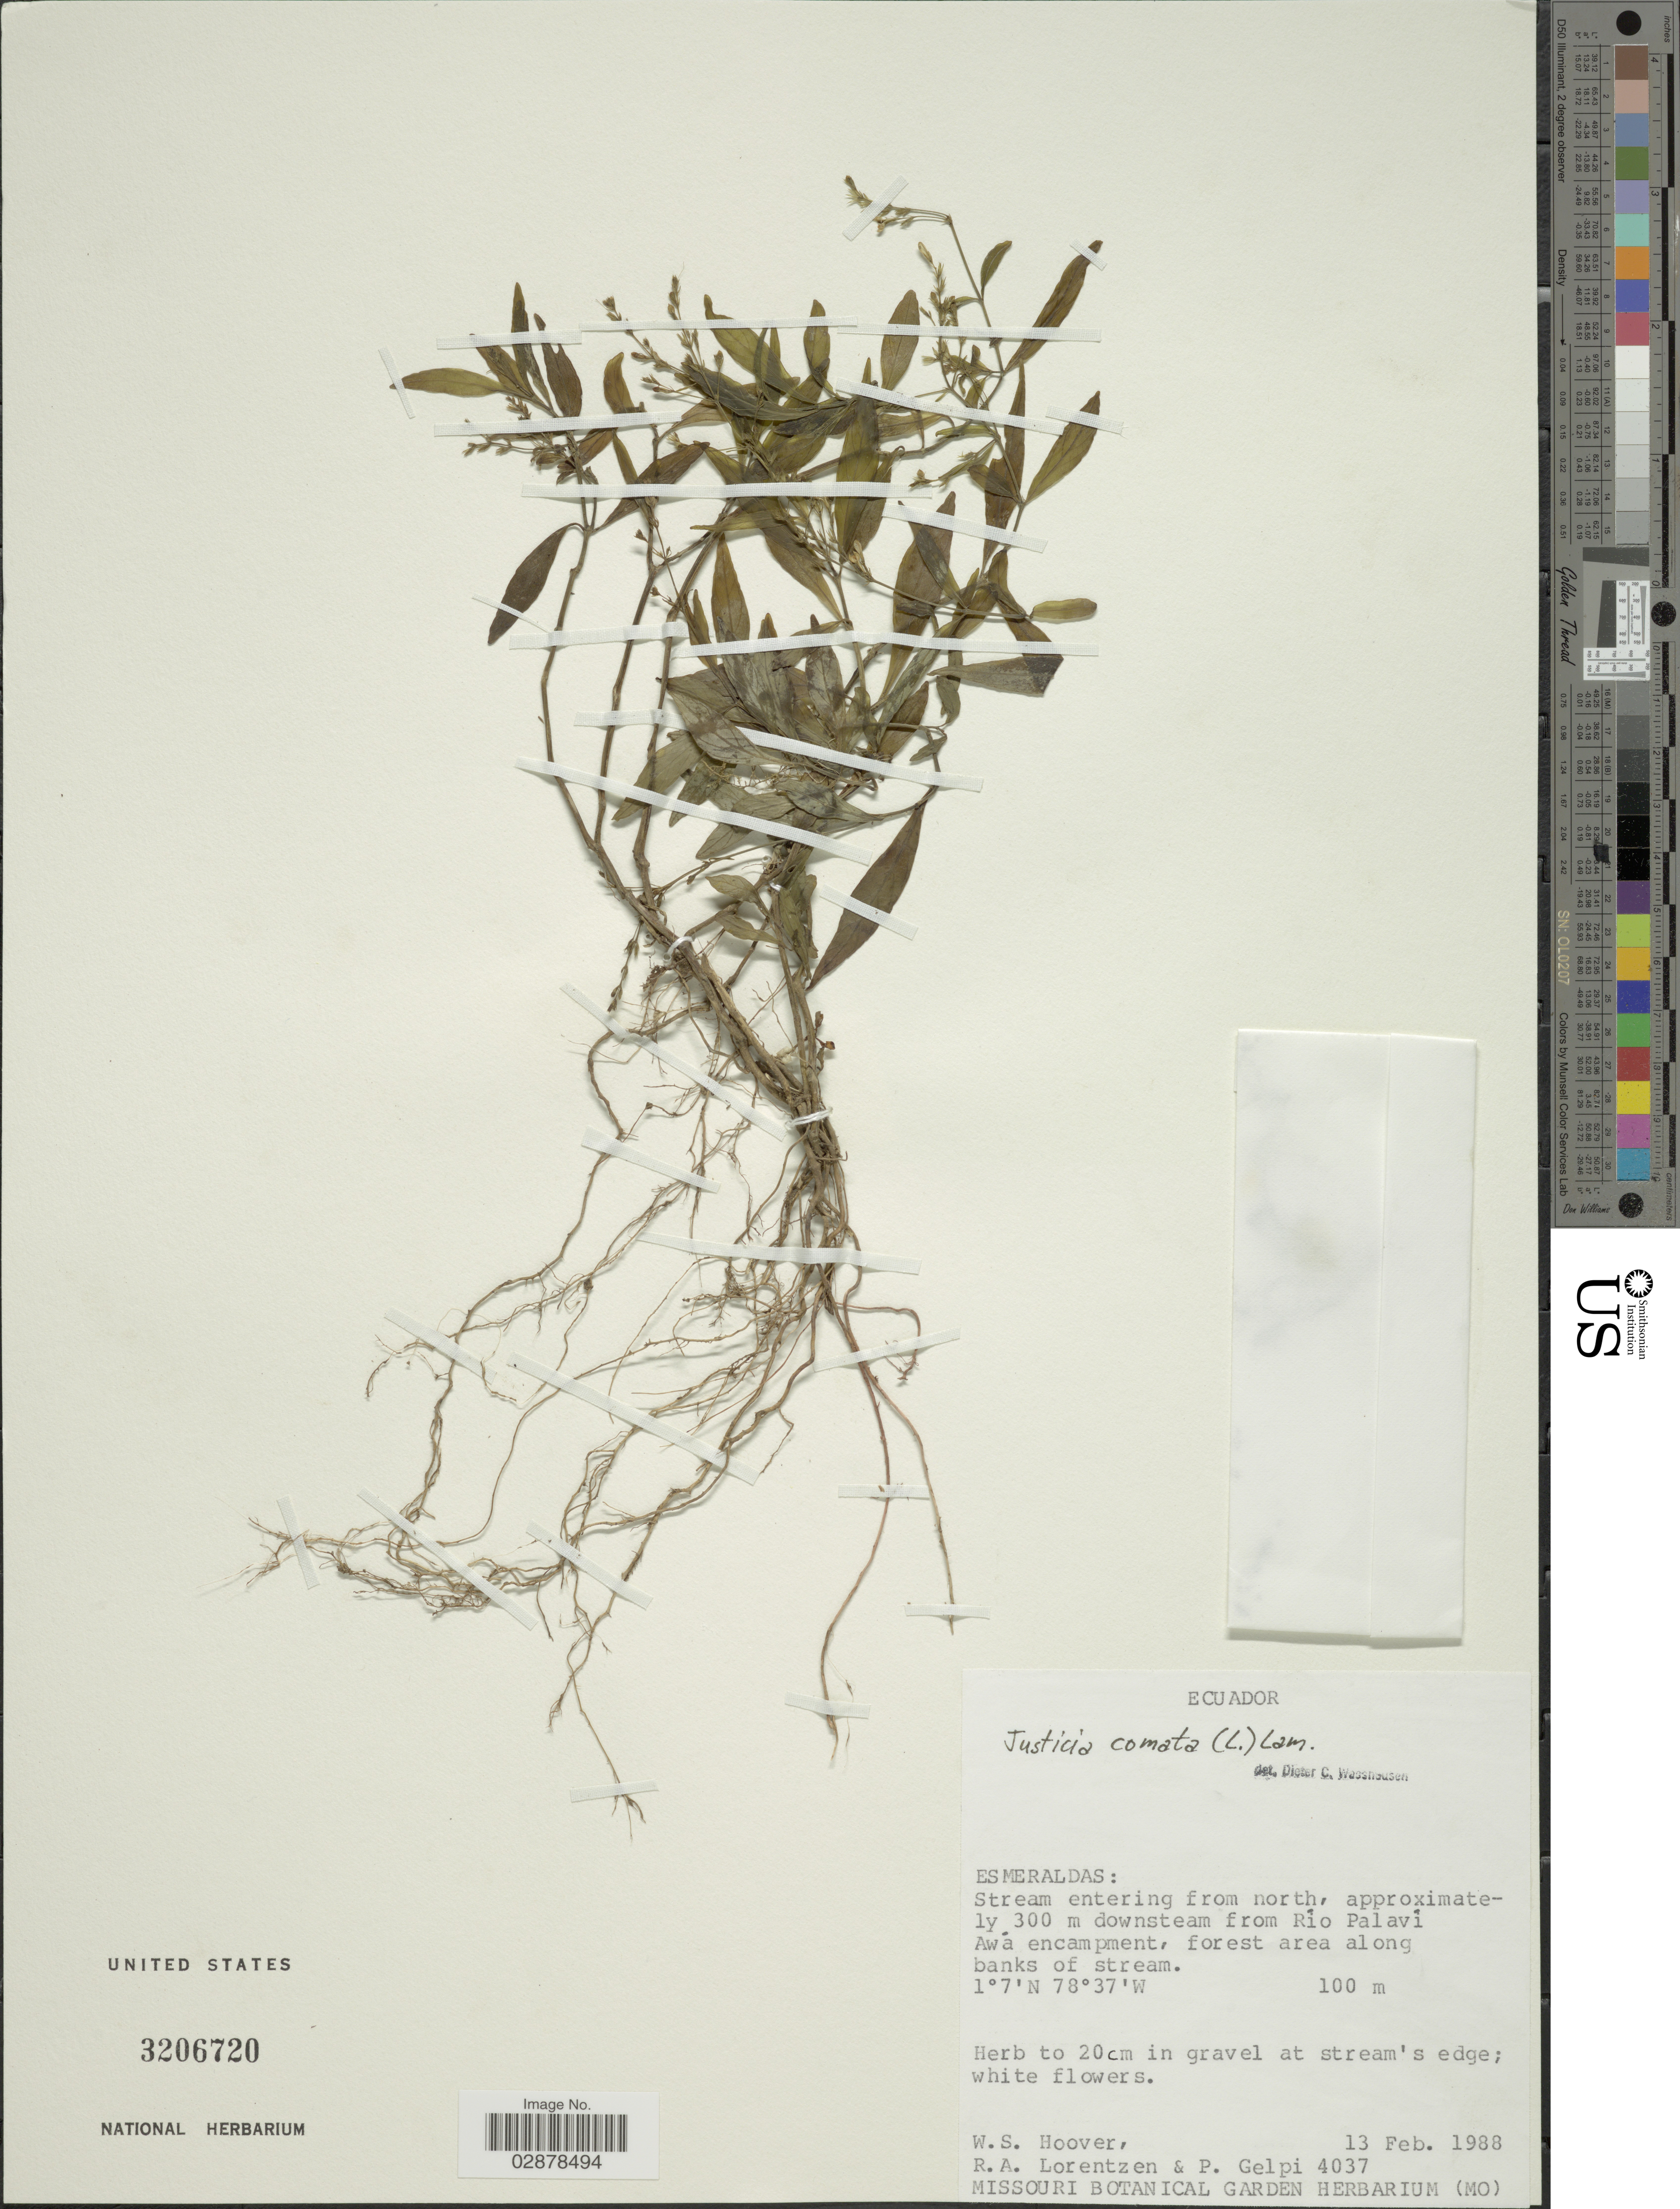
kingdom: Plantae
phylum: Tracheophyta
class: Magnoliopsida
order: Lamiales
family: Acanthaceae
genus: Justicia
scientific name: Justicia comata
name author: (L.) Lam.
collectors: W. S. Hoover, R. Lorentzen & P. Gelpi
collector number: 4037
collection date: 1988-02-13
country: Ecuador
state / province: Esmeraldas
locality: Stream entering from north, approximately 300 m downstream from Río Palaví Awá encampment, forest area along banks of stream.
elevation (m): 100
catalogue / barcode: US 3206720